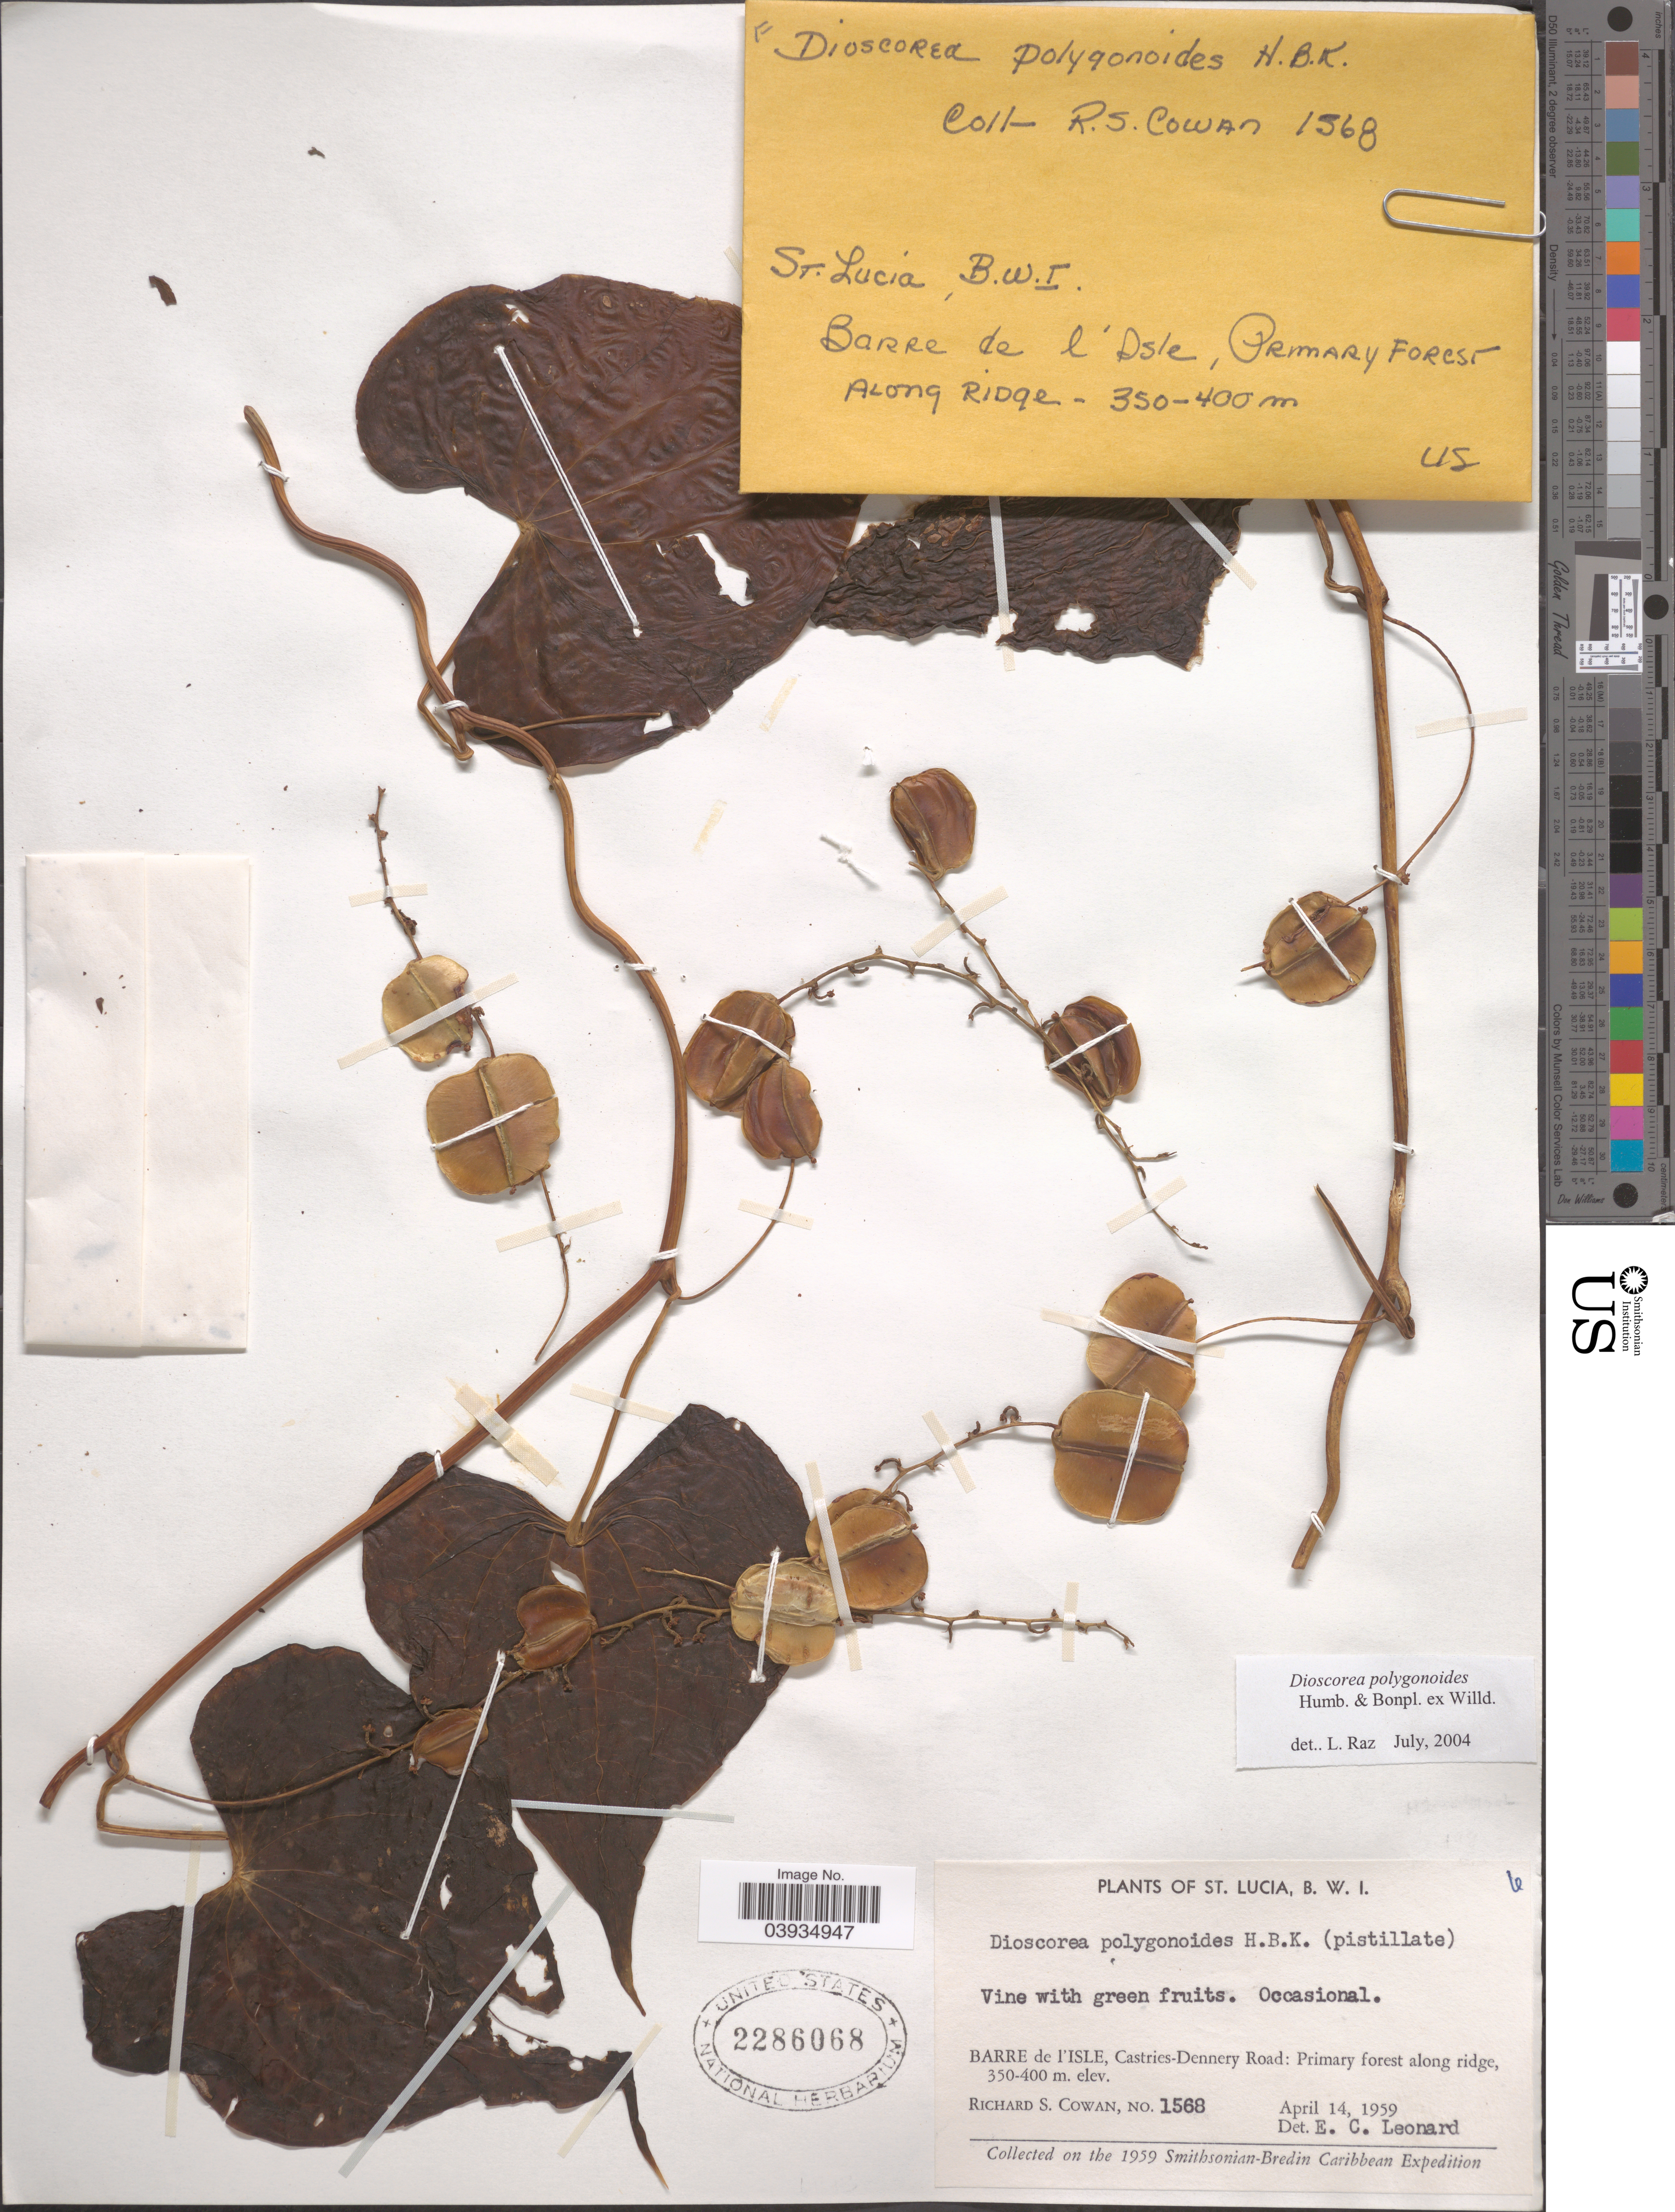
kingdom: Plantae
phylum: Tracheophyta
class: Liliopsida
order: Dioscoreales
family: Dioscoreaceae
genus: Dioscorea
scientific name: Dioscorea polygonoides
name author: Humb. & Bonpl. ex Willd.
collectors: R. S. Cowan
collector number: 1568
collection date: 1959-04-14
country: St. Lucia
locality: St. Lucia, B.W. I. Barre de l'Isle, castries-Dennery Road: Primary forest along ridge.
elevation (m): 350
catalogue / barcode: US 2286068